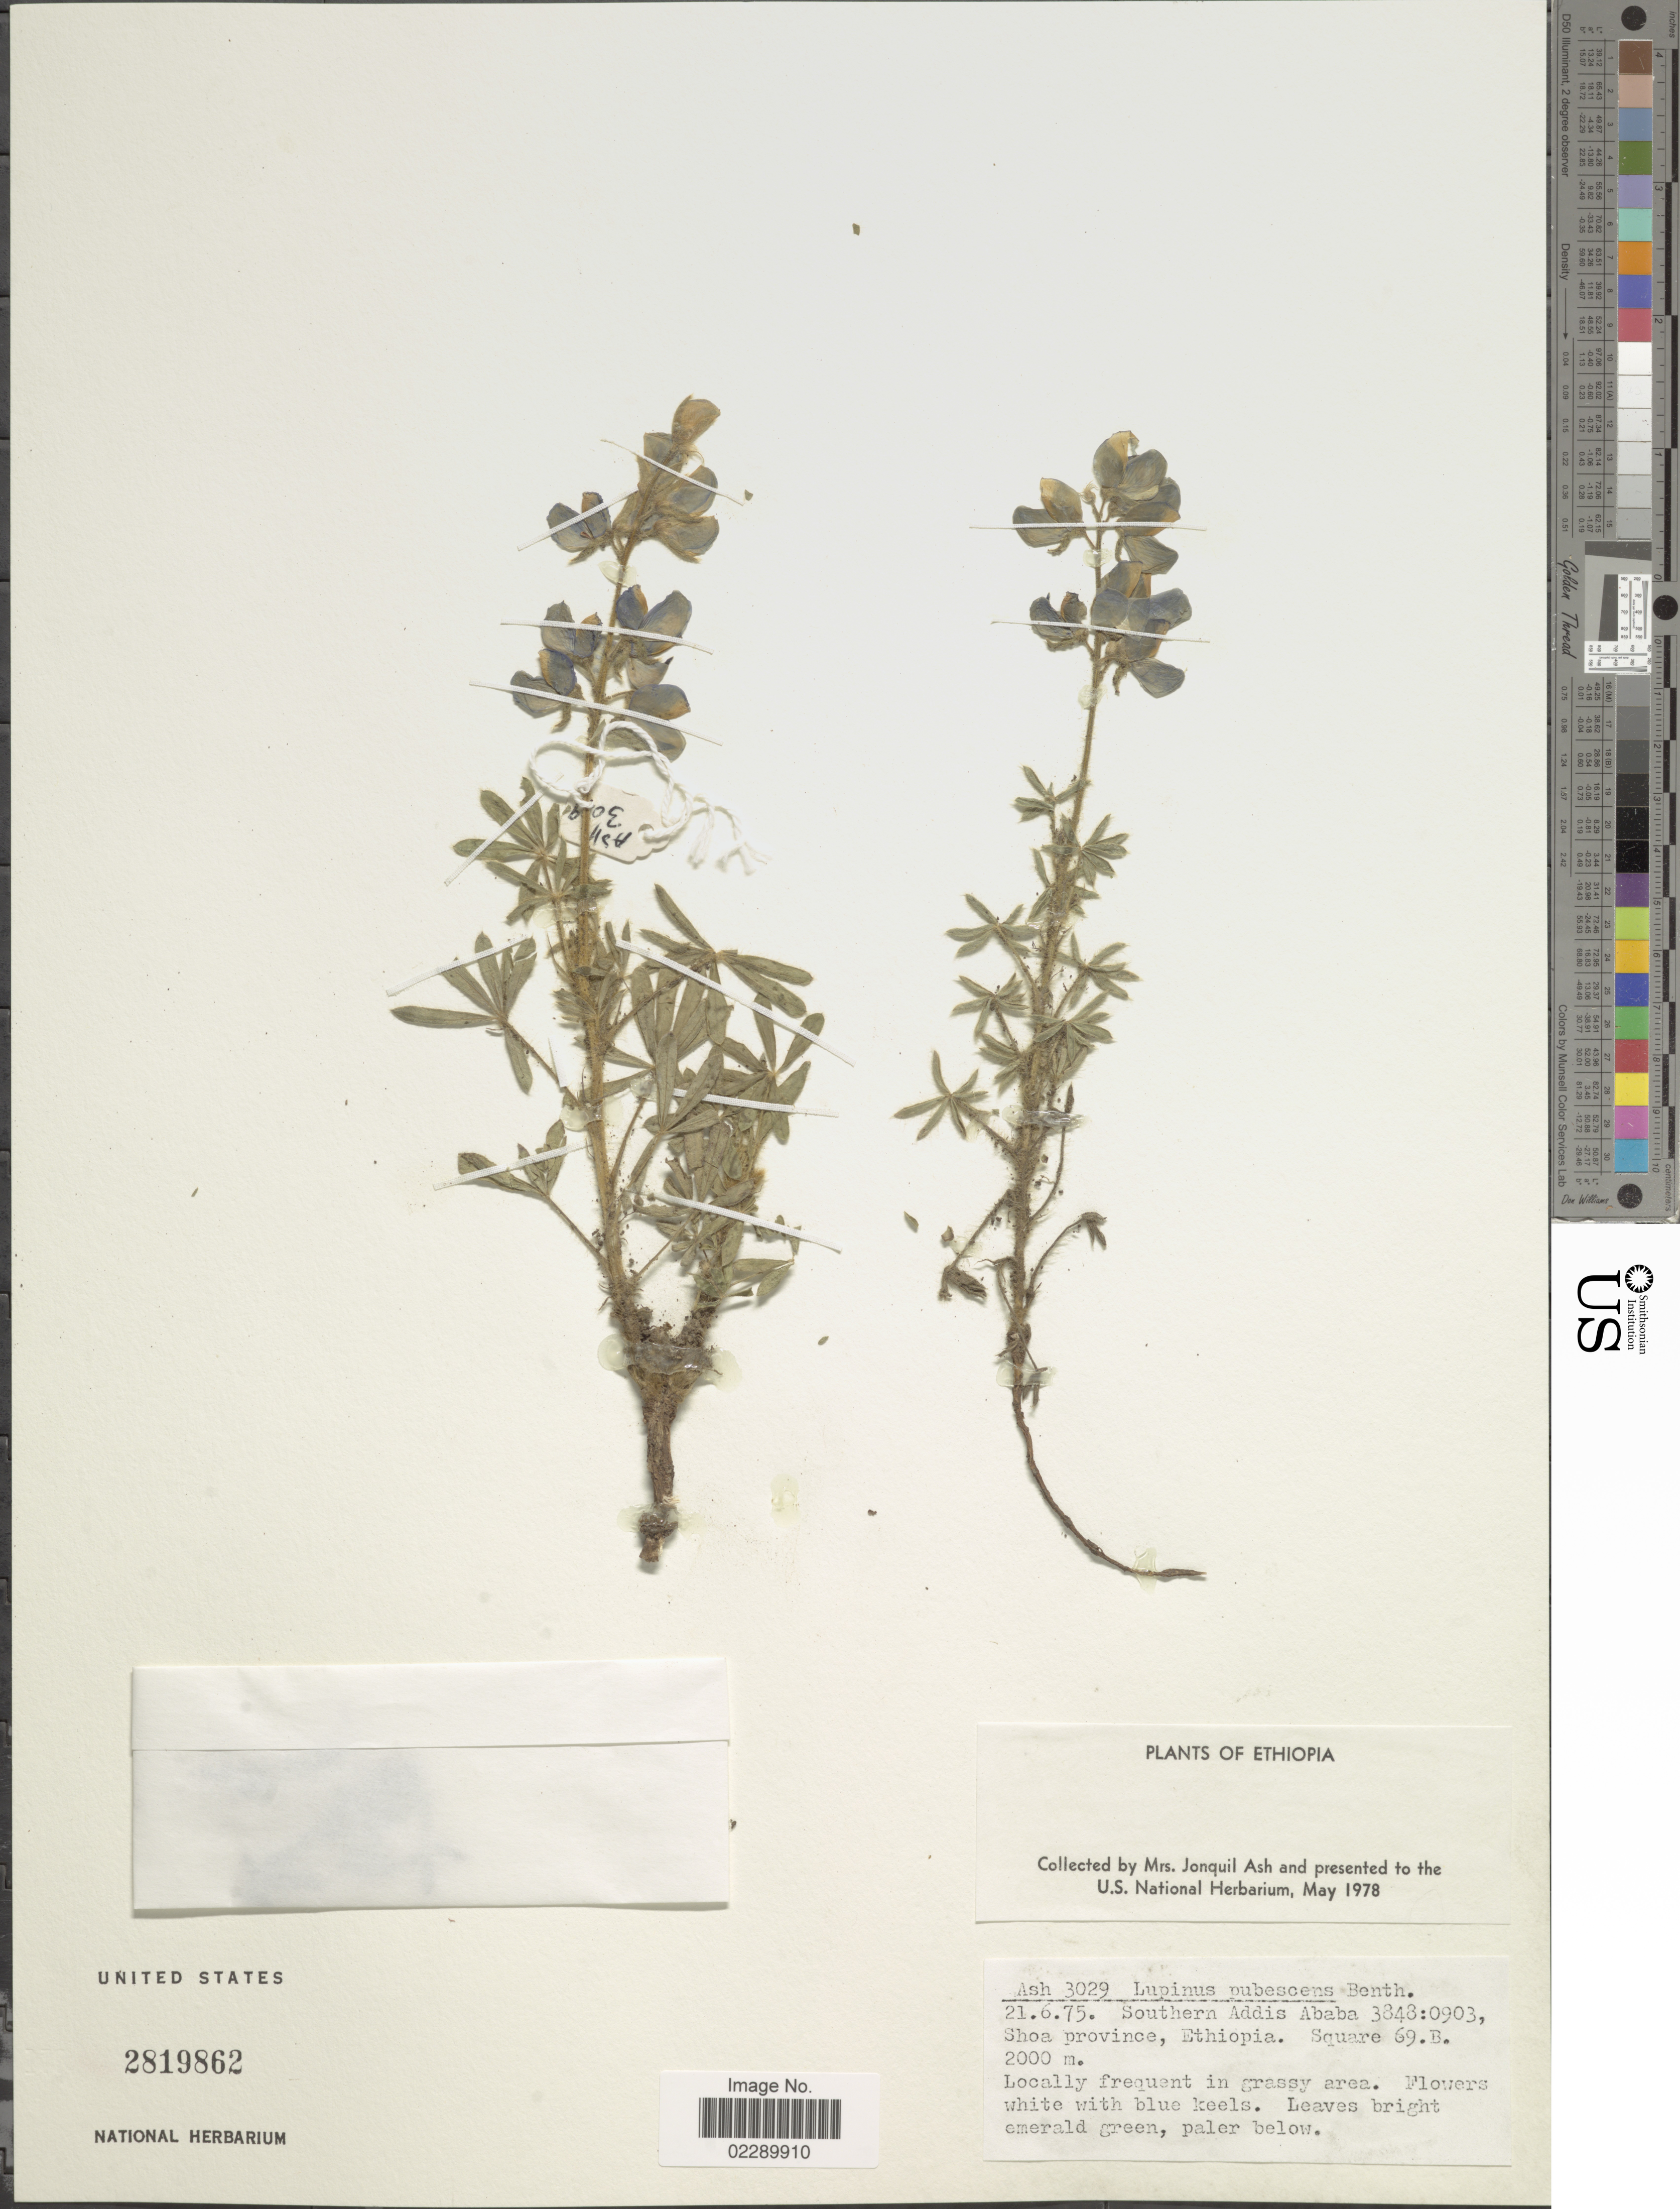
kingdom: Plantae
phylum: Tracheophyta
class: Magnoliopsida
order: Fabales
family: Fabaceae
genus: Lupinus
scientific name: Lupinus pubescens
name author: Benth.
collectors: J. Ash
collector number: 3029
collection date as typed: Transcribed d/m/y: 21/6/75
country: Ethiopia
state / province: Addis Ababa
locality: Southern Addis Ababa 3848:0903, Shoa province, Ethiopia. Square 69. B.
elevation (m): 2000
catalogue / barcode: US 2819862